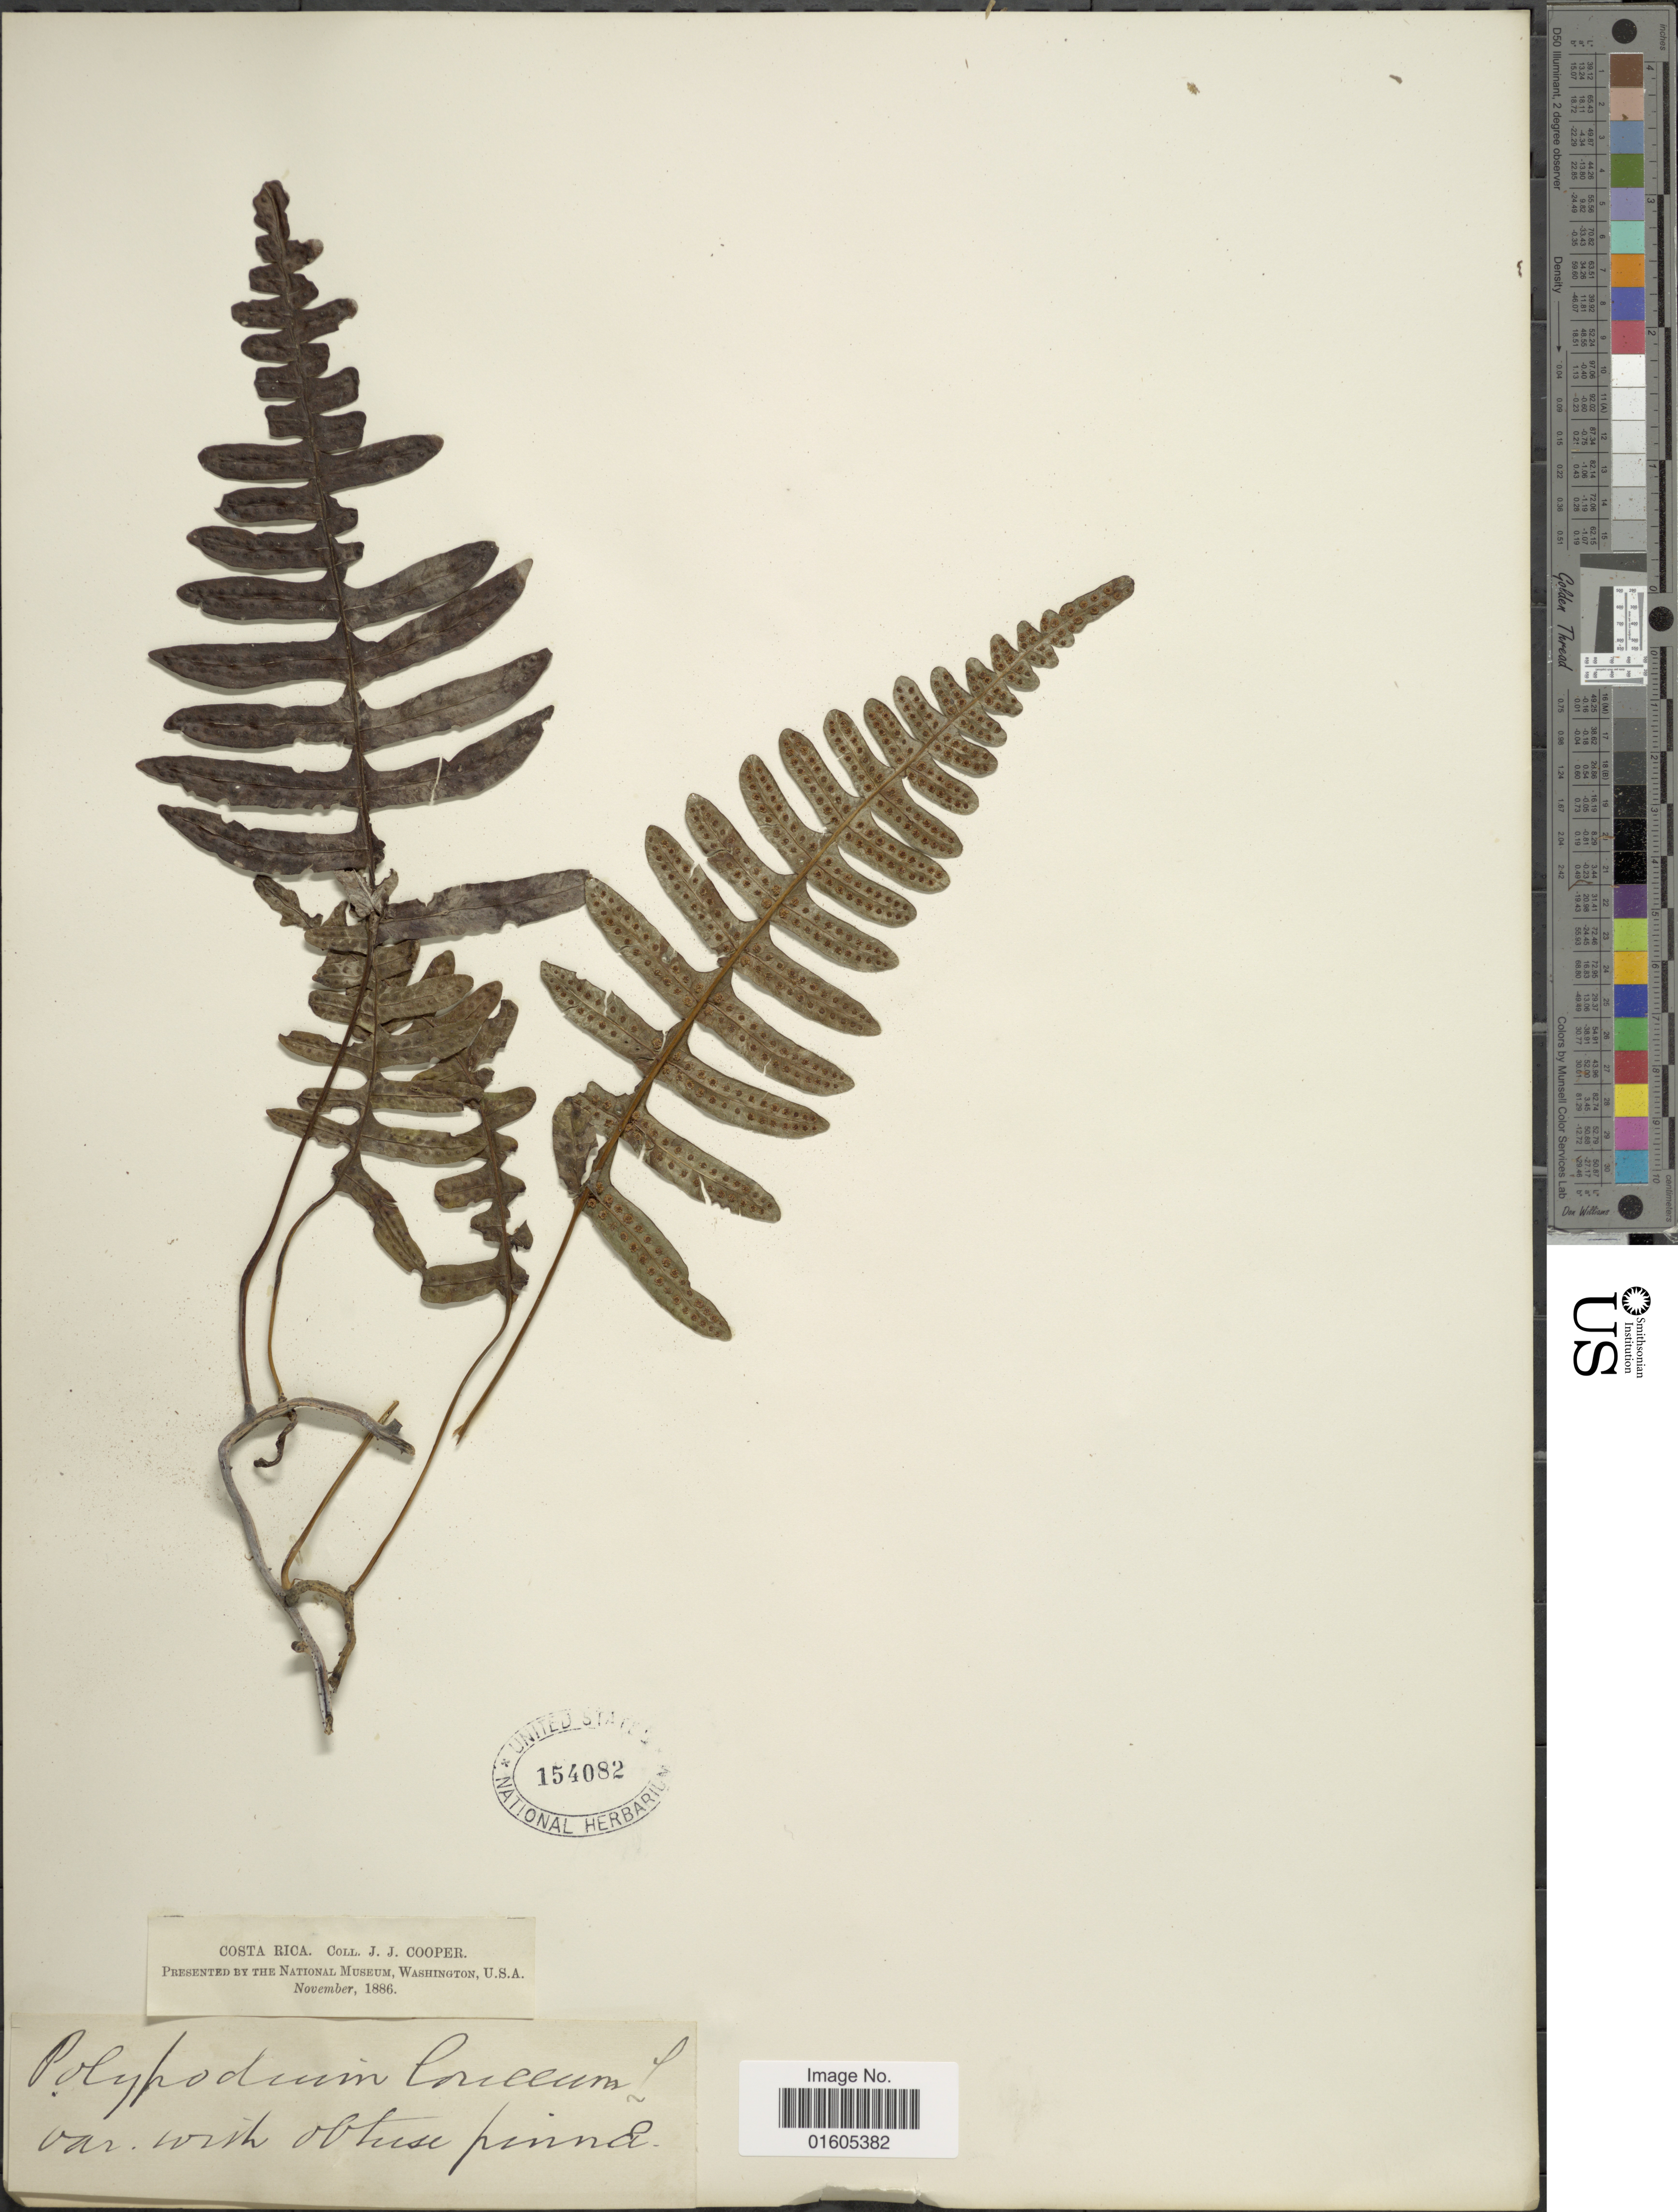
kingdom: Plantae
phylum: Tracheophyta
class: Polypodiopsida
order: Polypodiales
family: Polypodiaceae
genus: Serpocaulon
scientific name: Serpocaulon ptilorhizon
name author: (Christ) A.R. Sm.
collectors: J. J. Cooper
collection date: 1886-11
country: Costa Rica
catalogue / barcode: US 154082